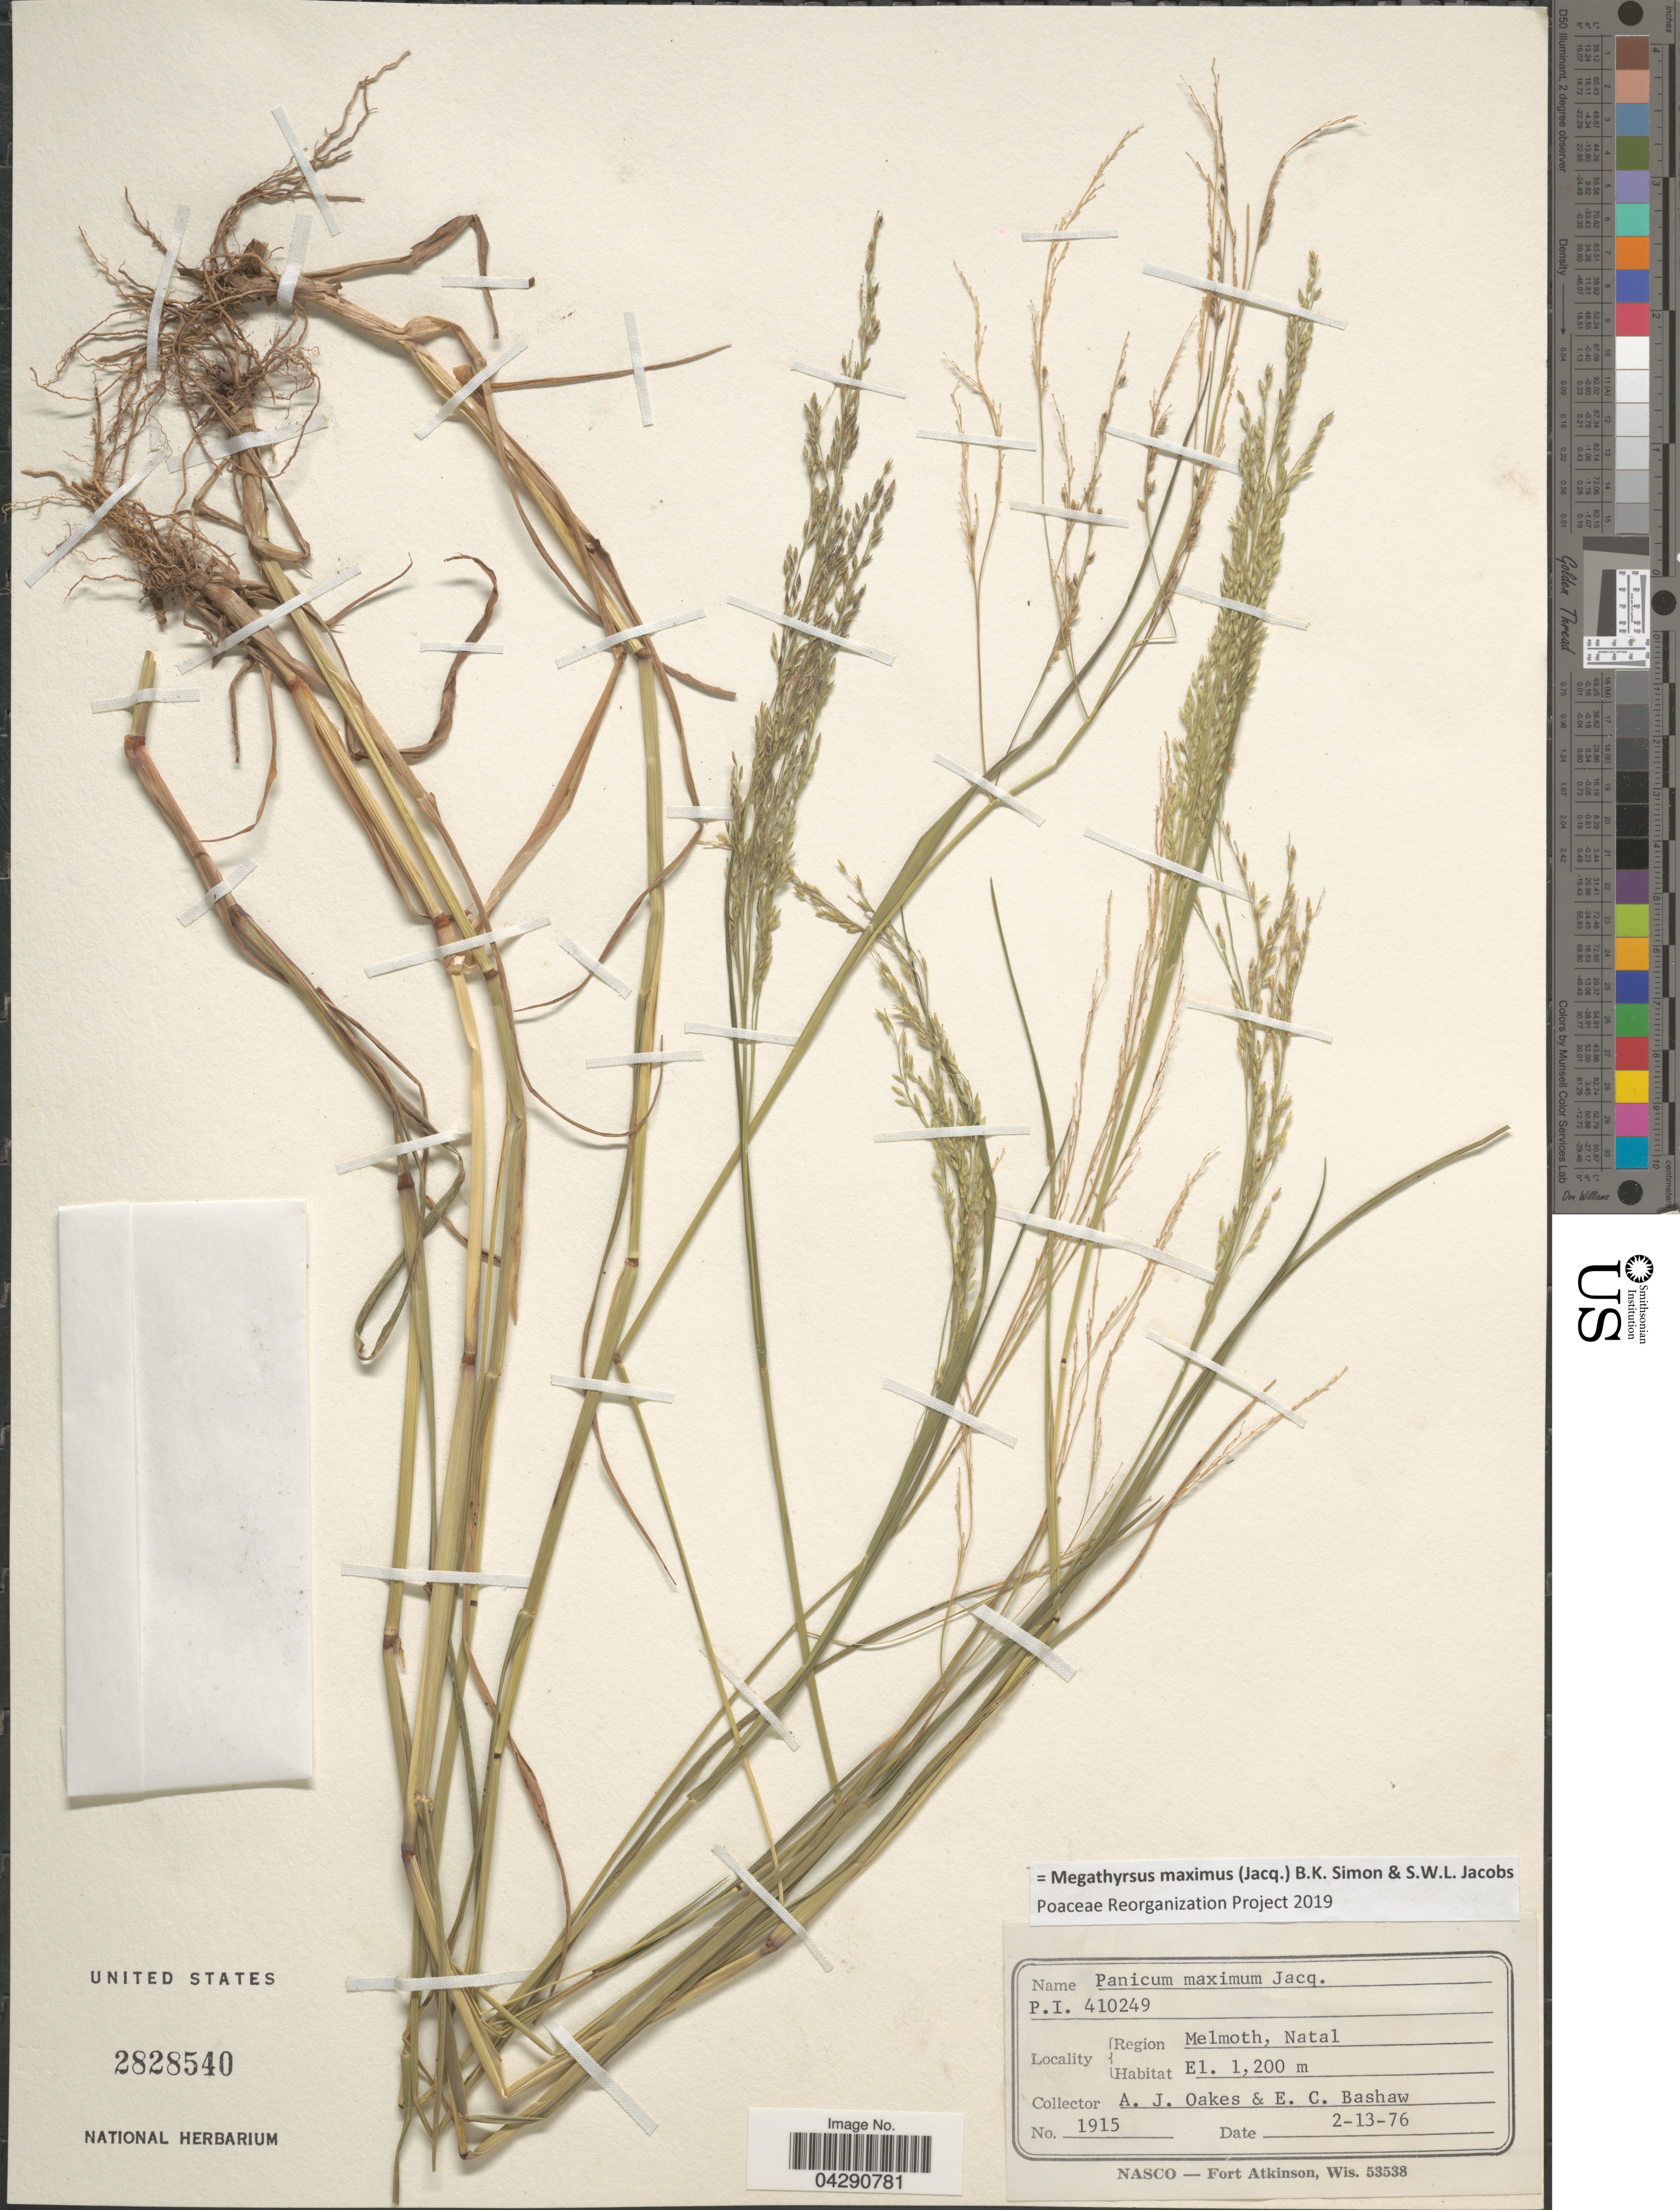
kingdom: Plantae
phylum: Tracheophyta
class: Liliopsida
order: Poales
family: Poaceae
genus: Megathyrsus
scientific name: Megathyrsus maximus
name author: (Jacq.) B.K. Simon & S.W.L. Jacobs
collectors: A. Oakes & E. Bashaw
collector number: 1915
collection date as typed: Transcribed d/m/y: 13/2/76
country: South Africa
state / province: KwaZulu-Natal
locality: Region Melmoth, Natal.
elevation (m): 1200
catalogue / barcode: US 2828540